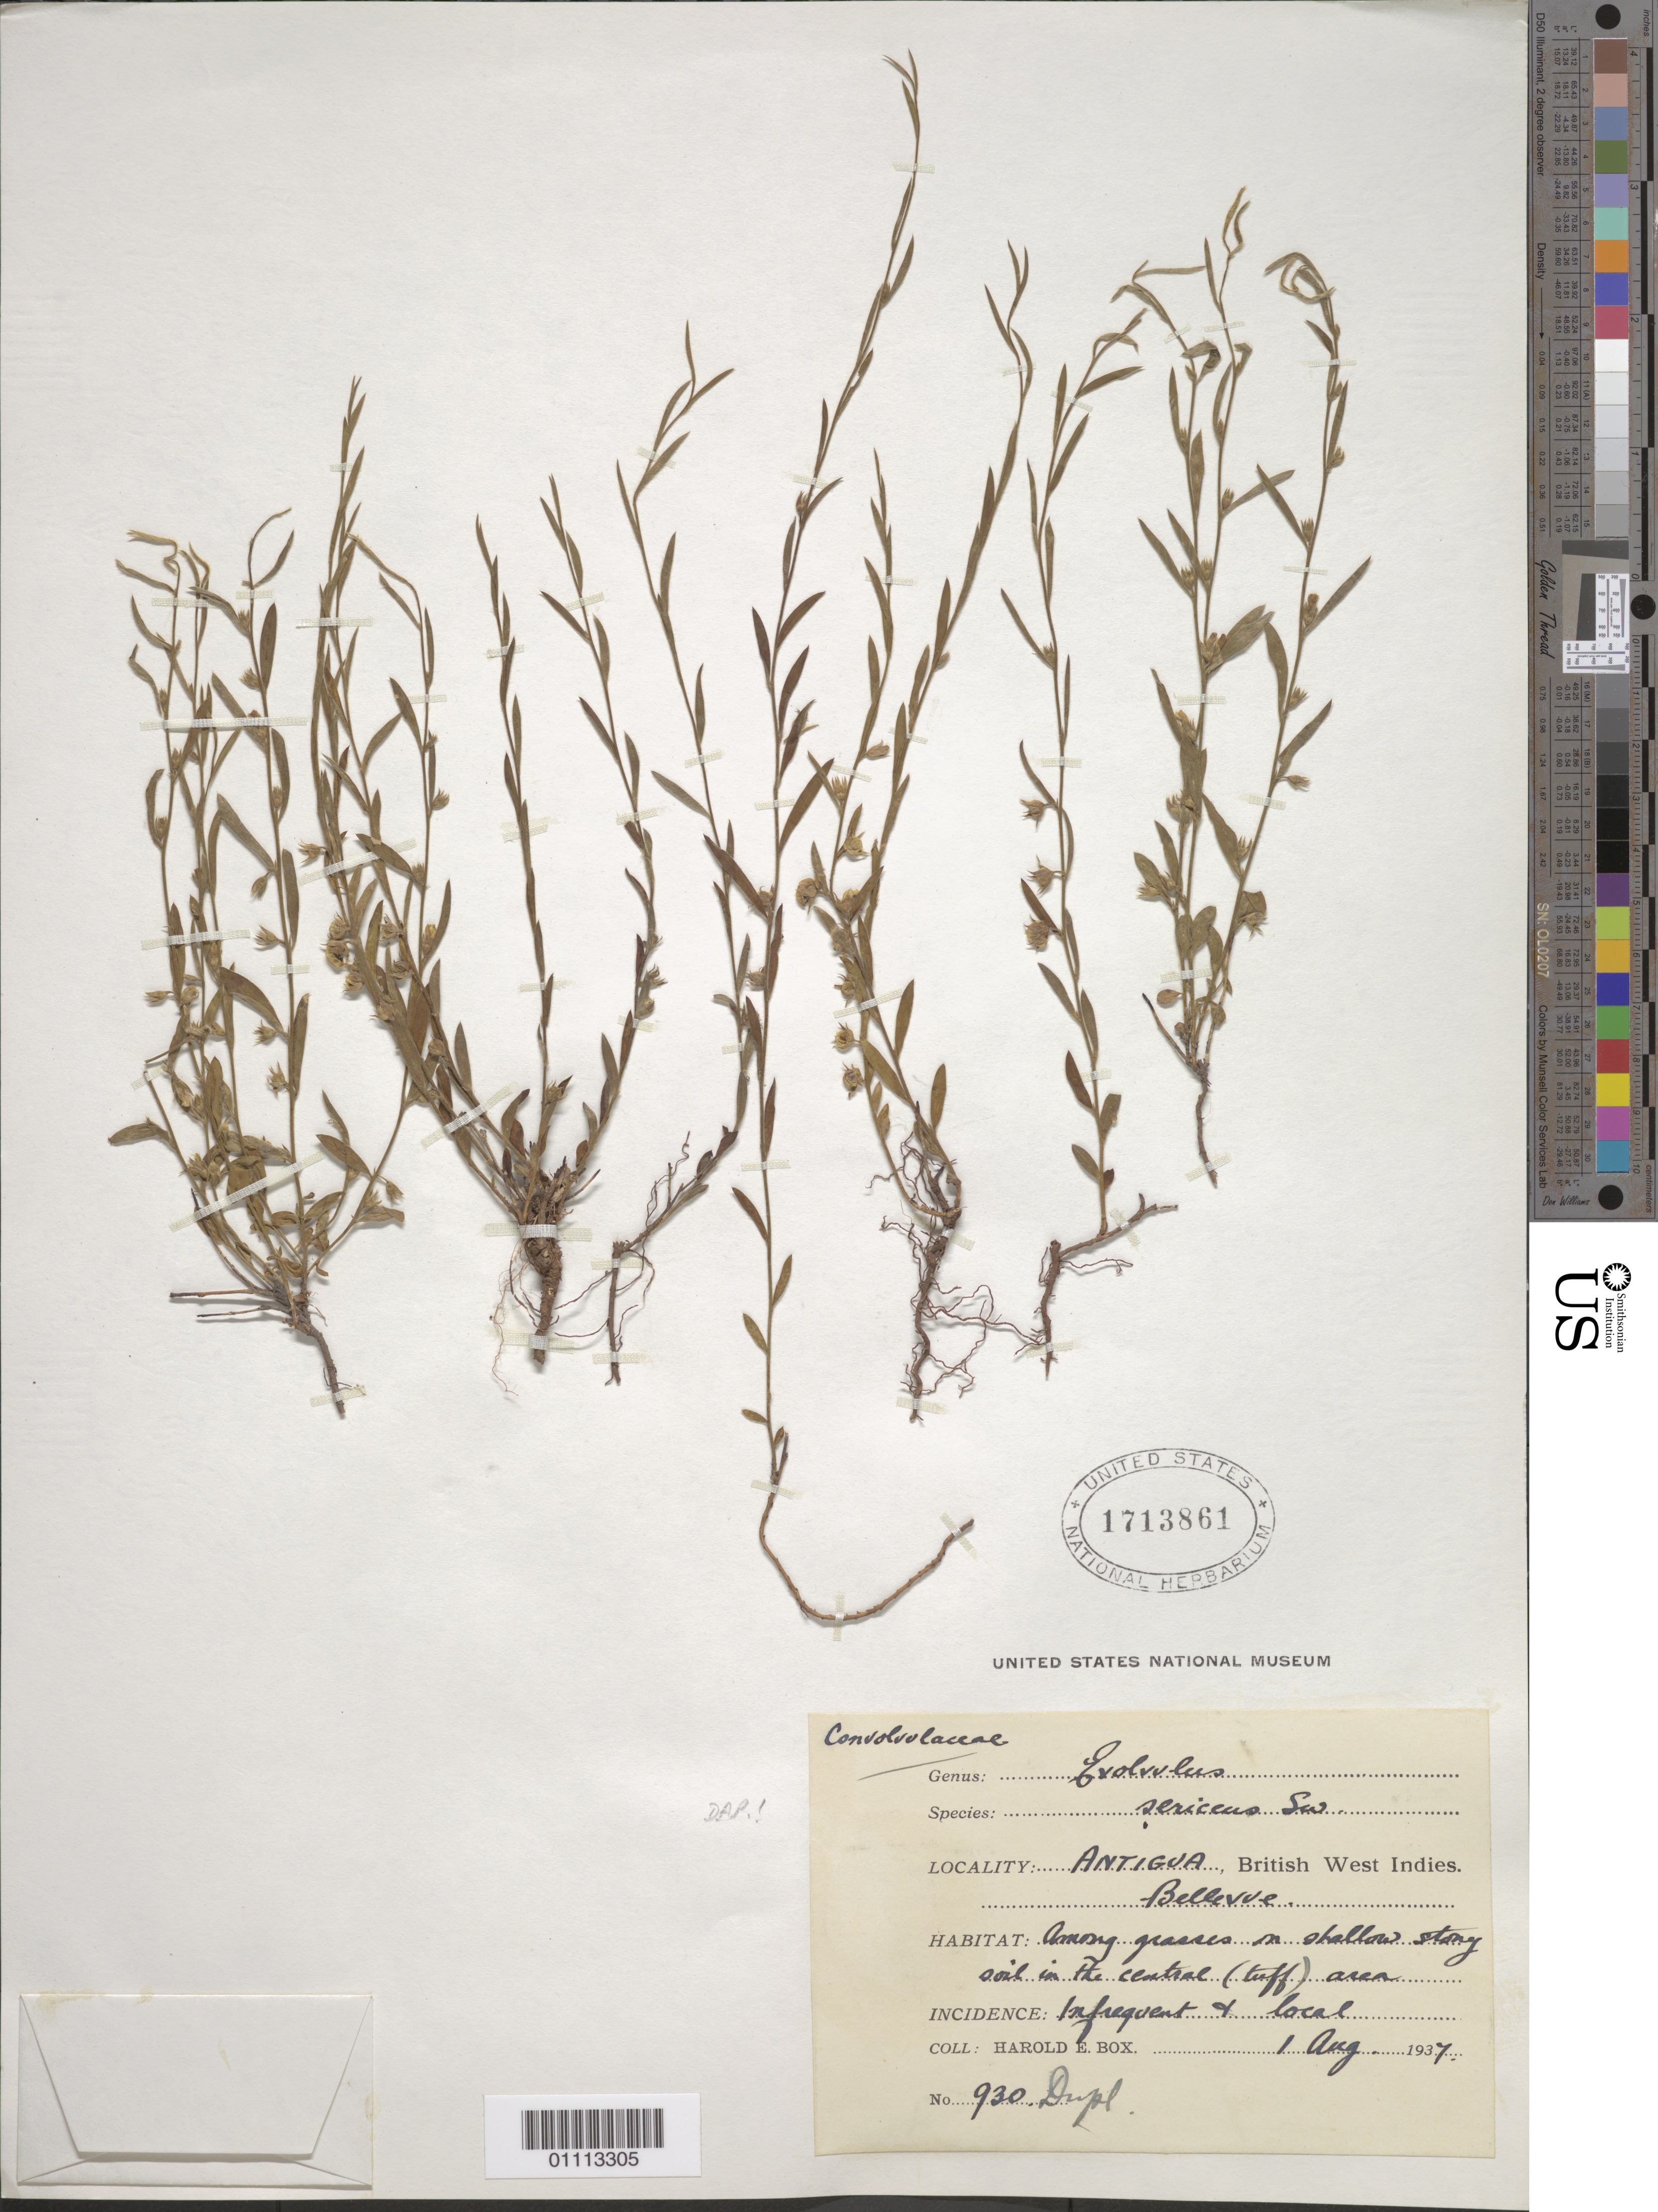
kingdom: Plantae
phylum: Tracheophyta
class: Magnoliopsida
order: Solanales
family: Convolvulaceae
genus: Evolvulus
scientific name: Evolvulus sericeus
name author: Sw.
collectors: H. E. Box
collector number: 930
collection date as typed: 01 Aug 1937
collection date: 1937-08-01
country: Antigua and Barbuda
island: Antigua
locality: Bellevue. Among grasses in shallow stony soil in the central (tuff) area.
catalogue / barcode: US 1713861